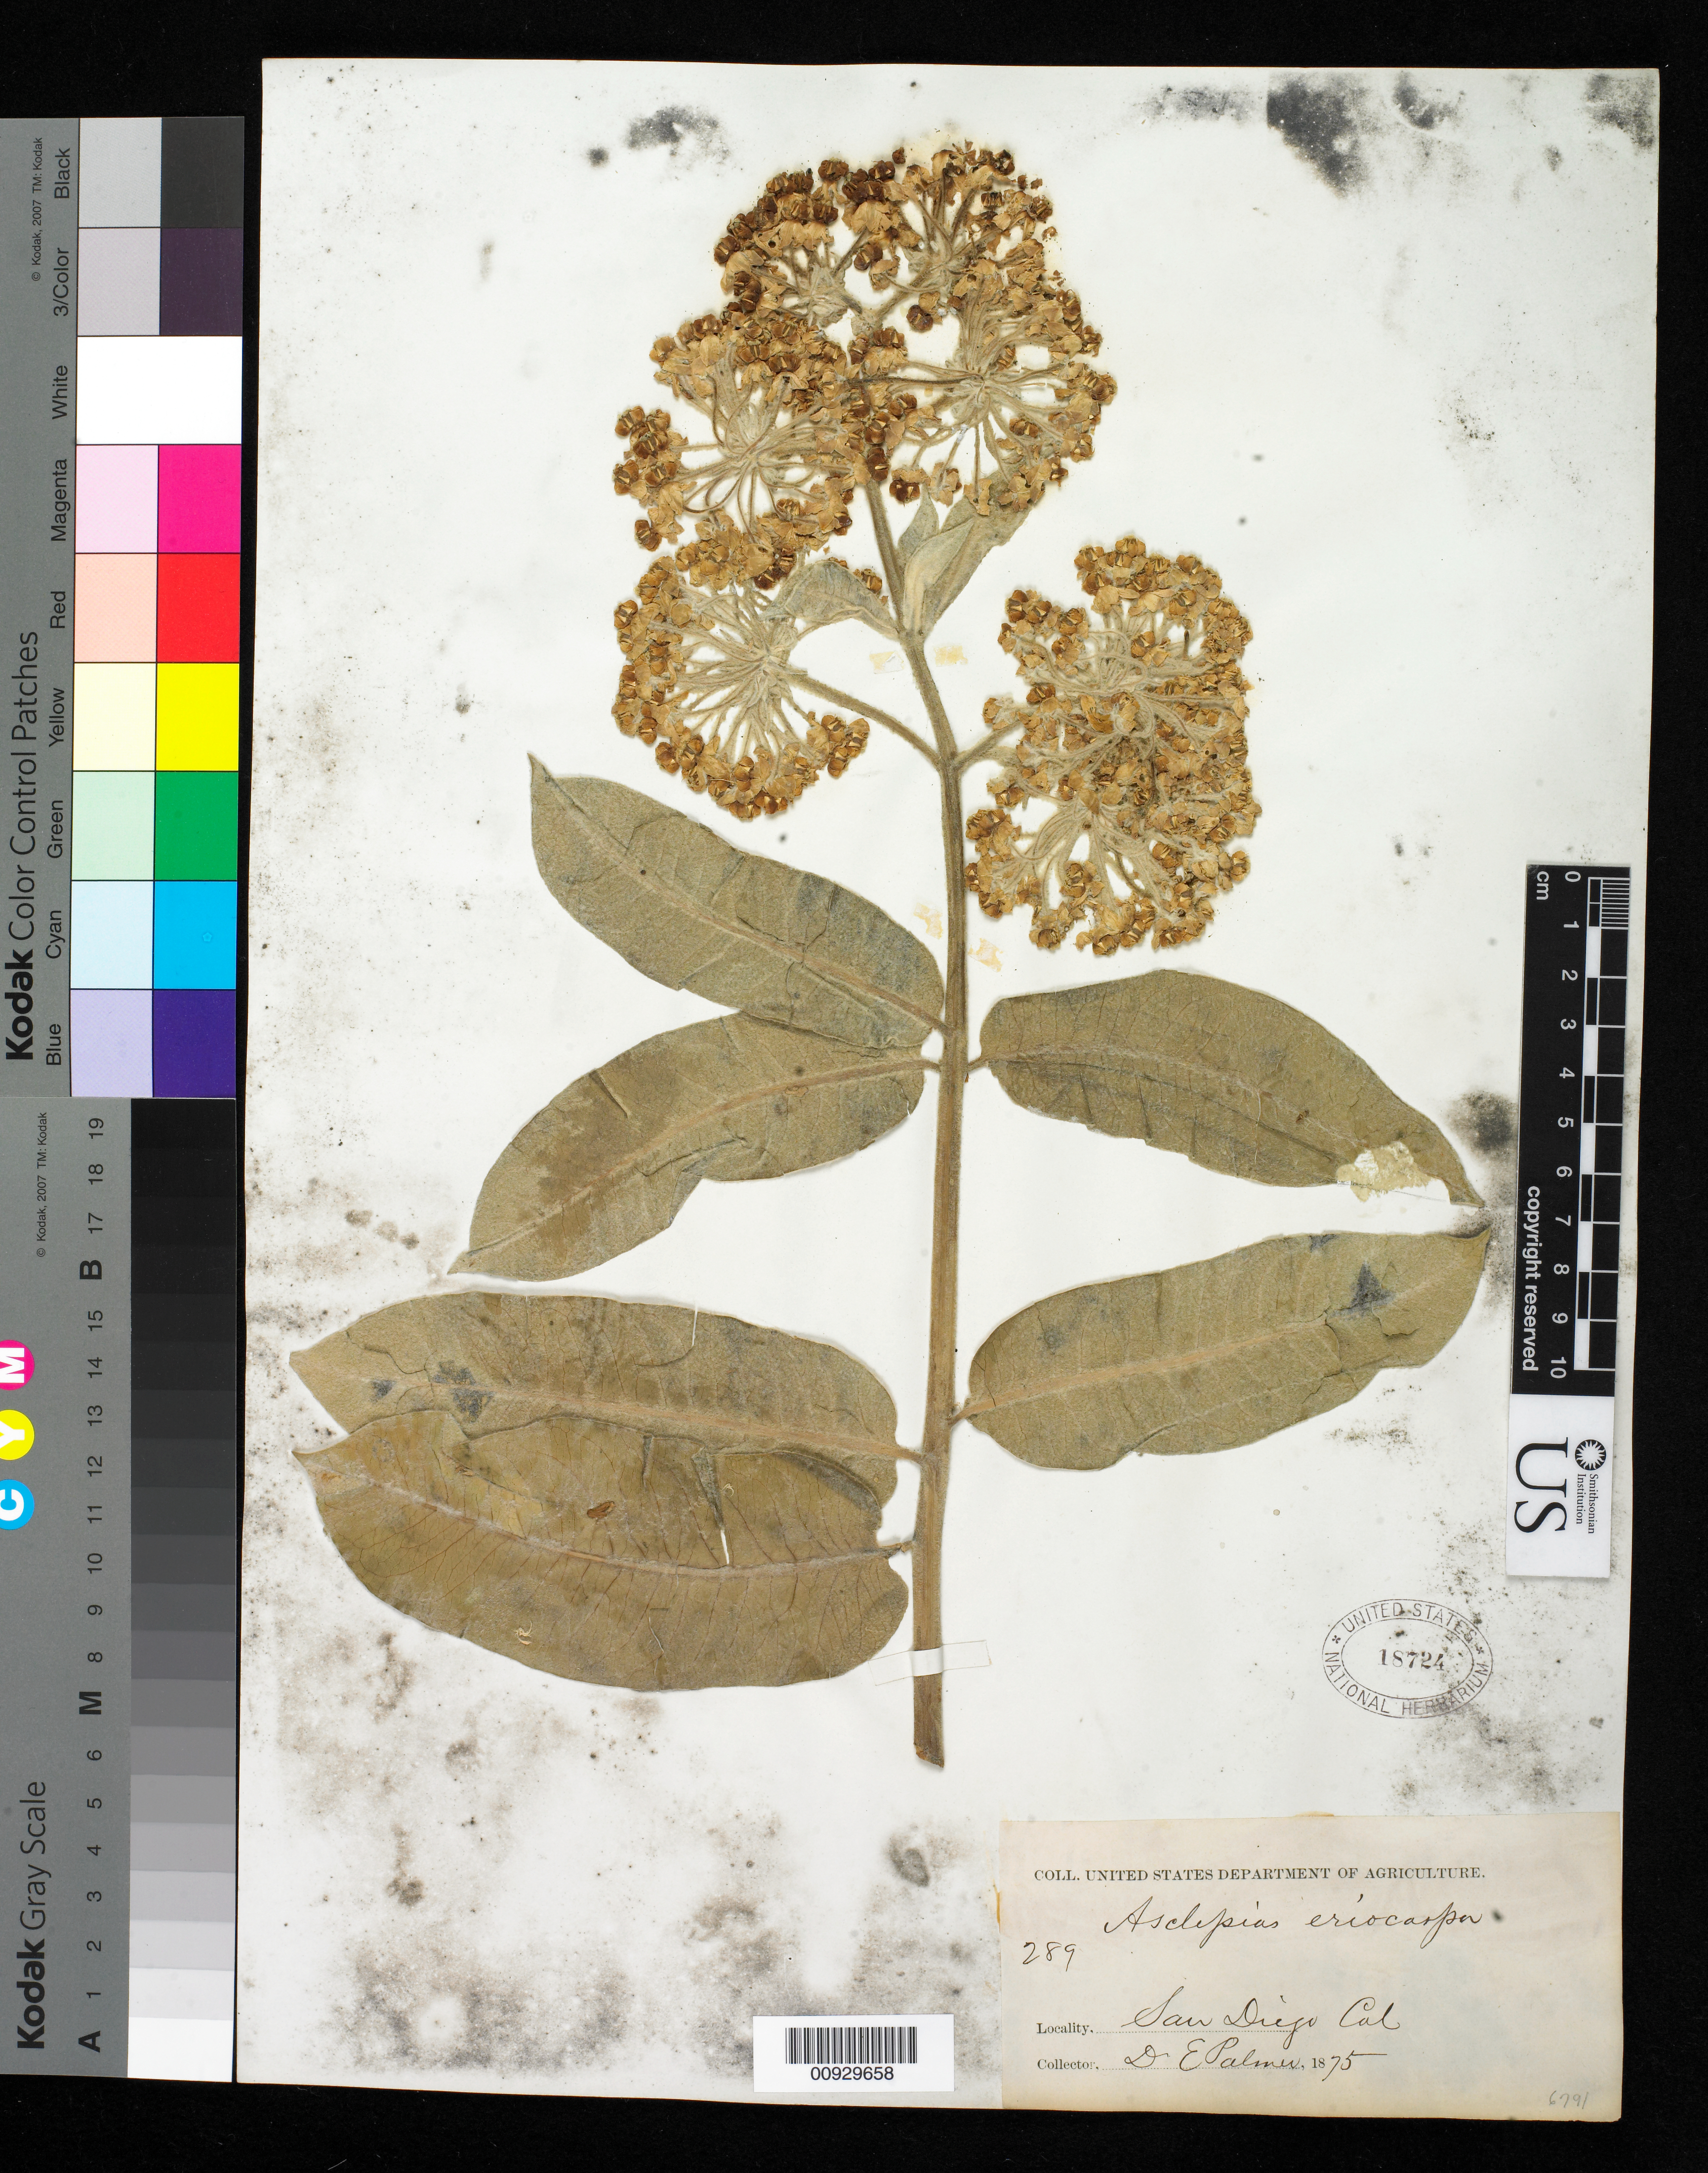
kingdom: Plantae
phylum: Tracheophyta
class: Magnoliopsida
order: Gentianales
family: Apocynaceae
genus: Asclepias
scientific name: Asclepias eriocarpa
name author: Benth.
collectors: E. Palmer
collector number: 289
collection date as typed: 1875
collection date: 1875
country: United States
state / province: California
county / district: San Diego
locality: San Diego.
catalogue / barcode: US 18724